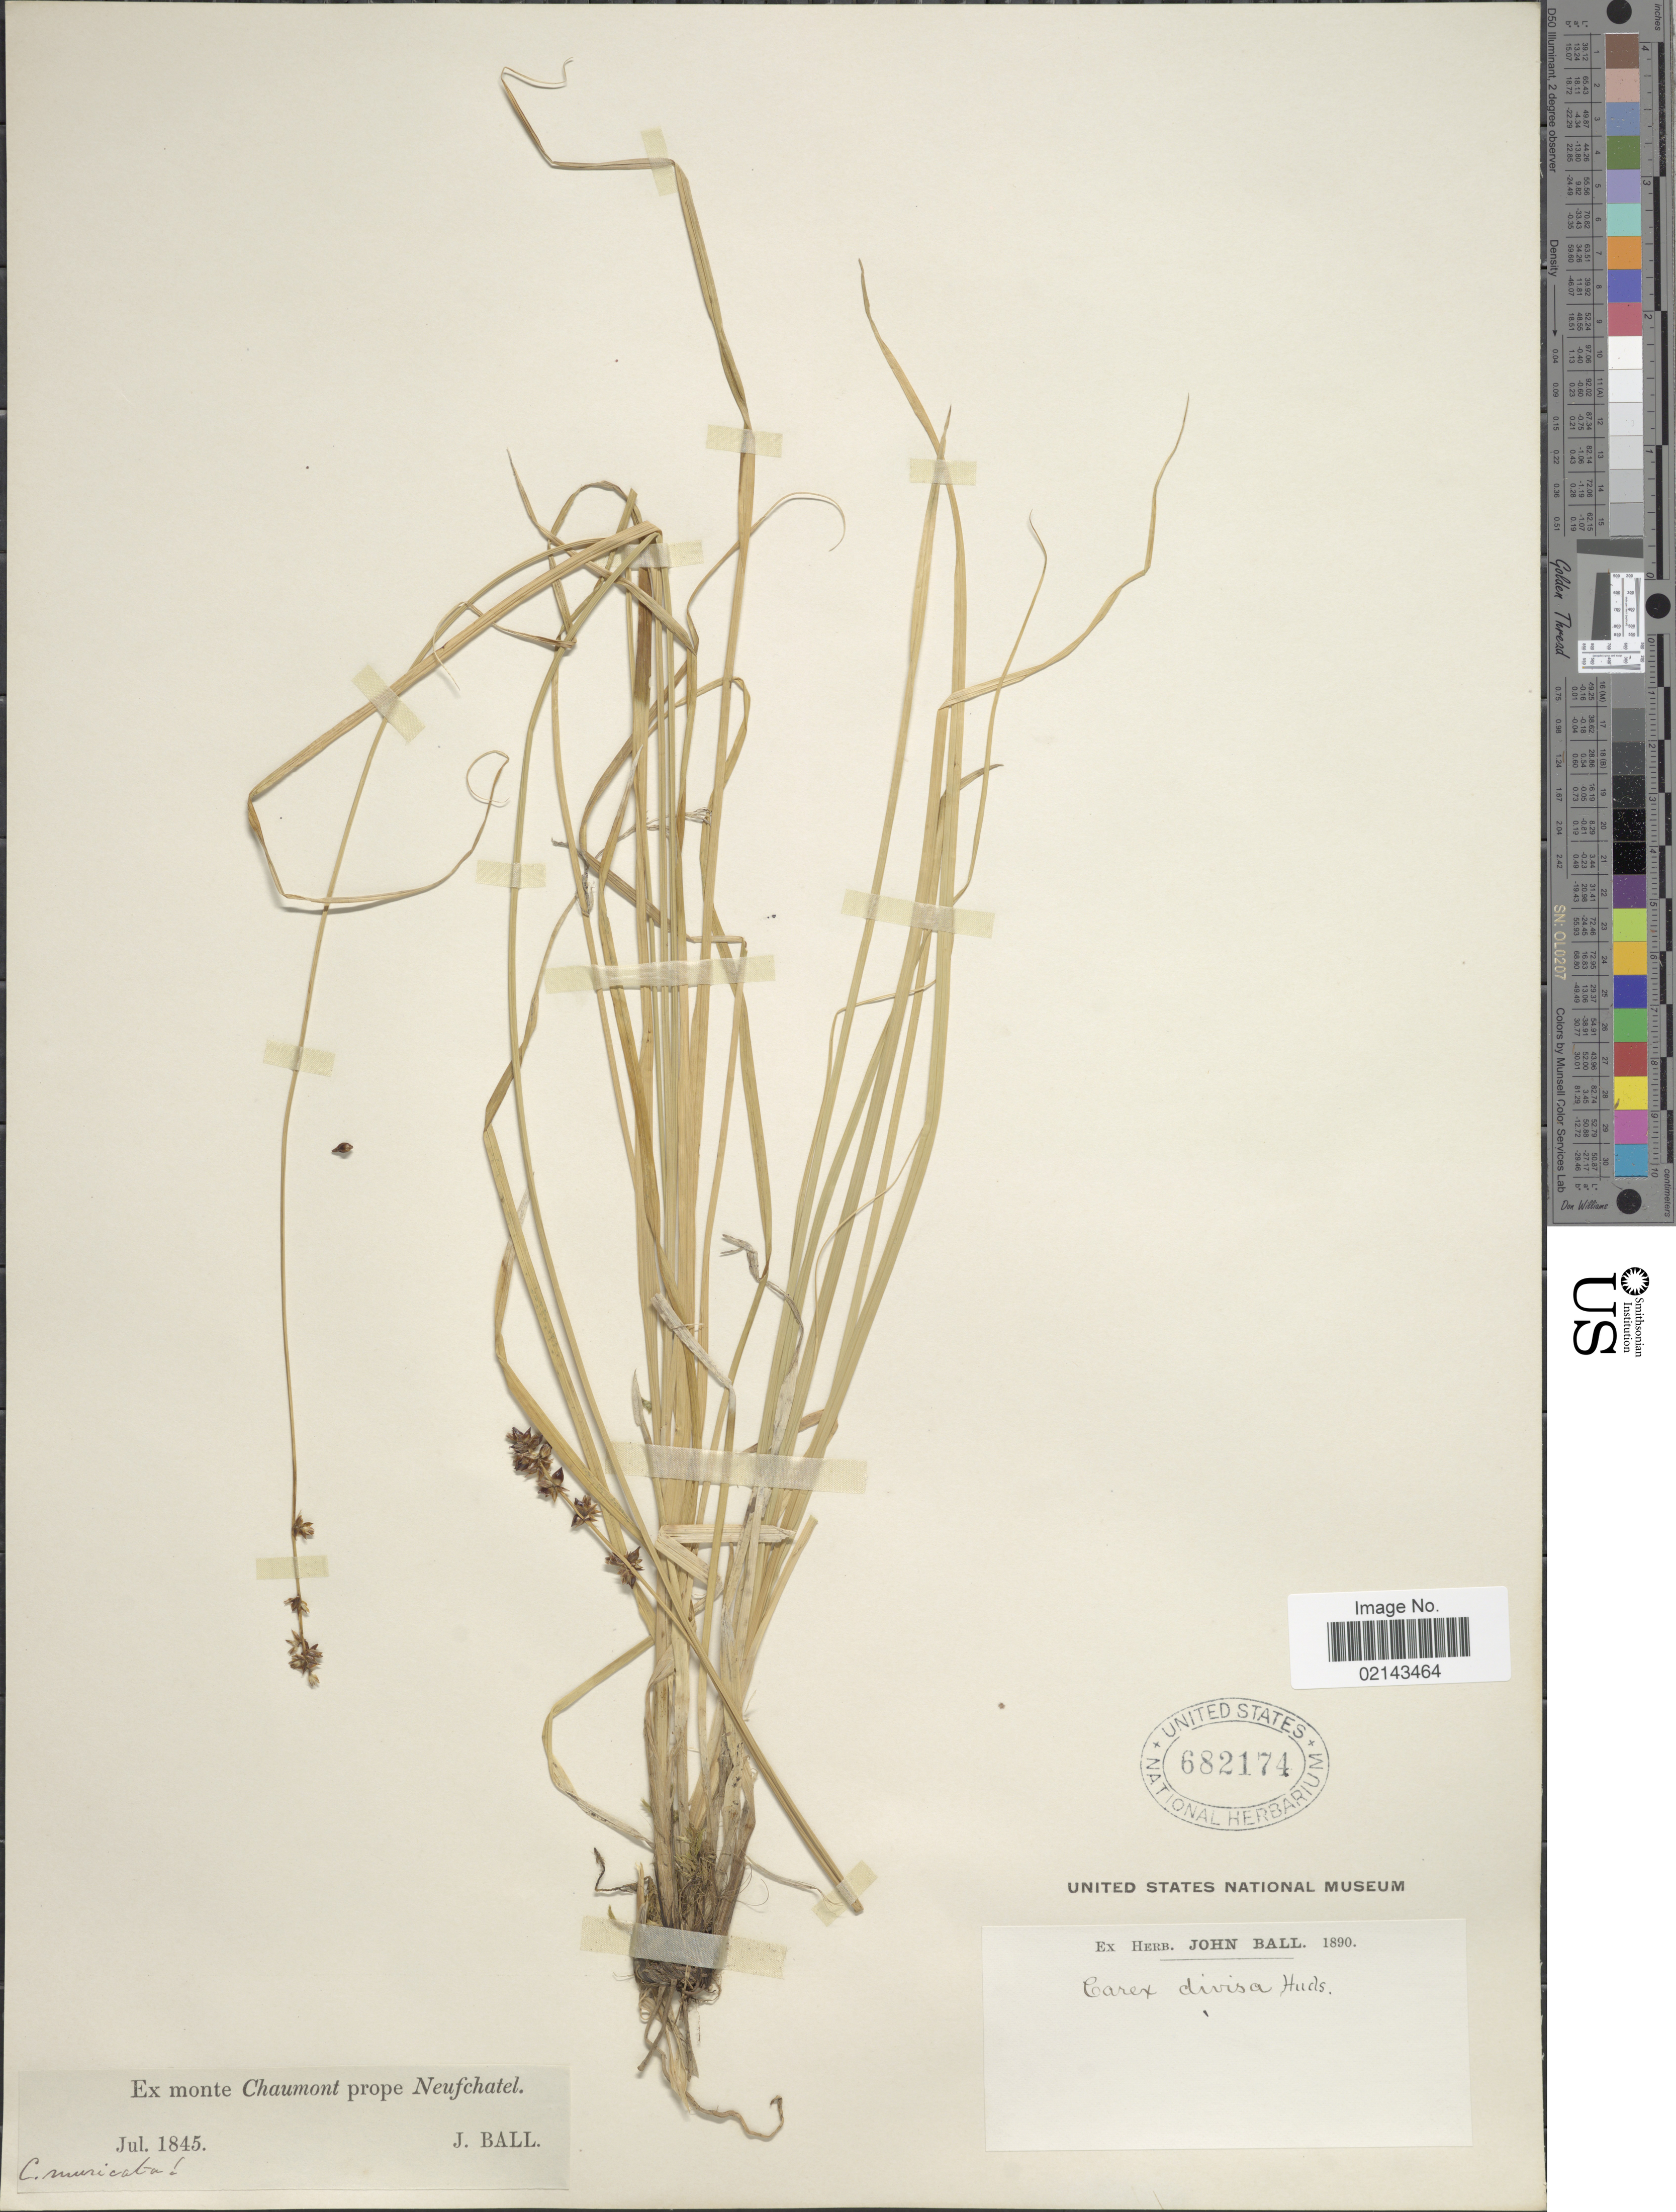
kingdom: Plantae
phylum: Tracheophyta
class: Liliopsida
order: Poales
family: Cyperaceae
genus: Carex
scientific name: Carex divisa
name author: Huds.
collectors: J. Ball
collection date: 1845-07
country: Switzerland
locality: Ex monte Chaumont prope Neufchatel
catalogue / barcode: US 682174